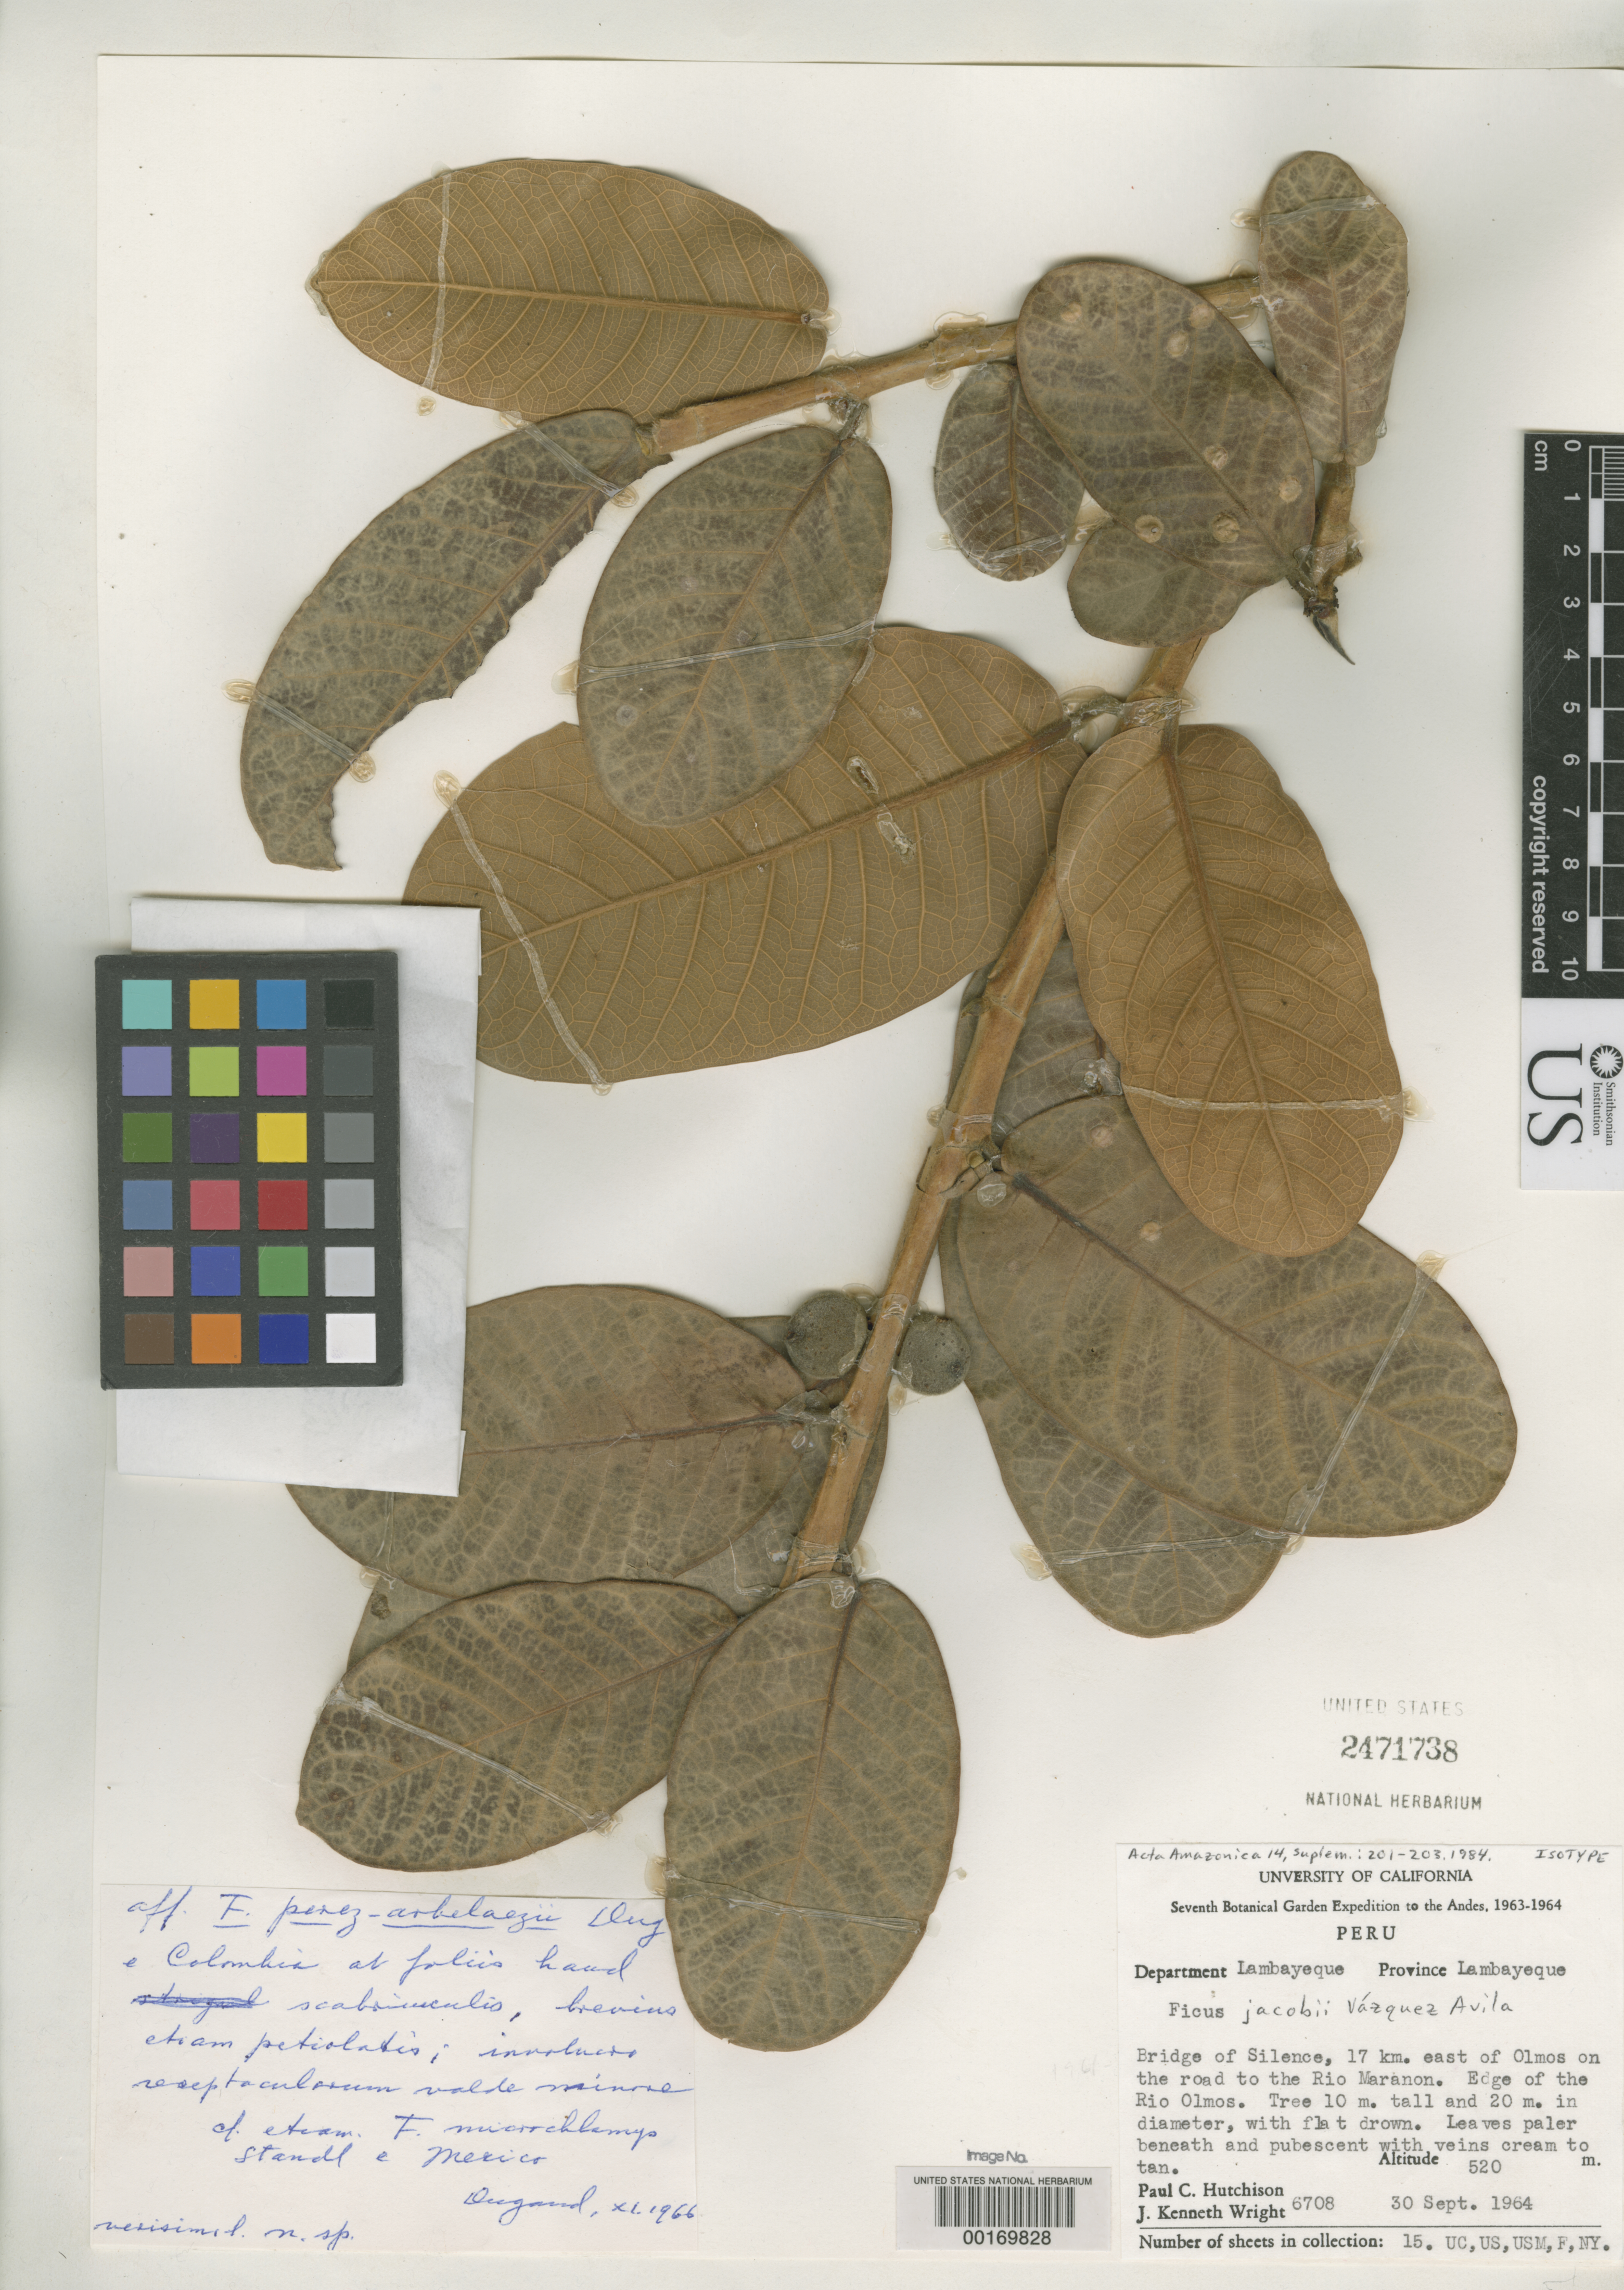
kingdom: Plantae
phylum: Tracheophyta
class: Magnoliopsida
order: Rosales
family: Moraceae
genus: Ficus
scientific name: Ficus jacobii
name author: Vázq. Avila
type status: Isotype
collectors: P. C. Hutchison & J. K. Wright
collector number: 6708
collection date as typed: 30 Sep 1964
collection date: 1964-09-30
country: Peru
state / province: Lambayeque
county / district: Lambayeque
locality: Bridge of Silence, 17 km E of Olmos on road to Rio Maranon, edge of Rio Olmos.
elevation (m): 520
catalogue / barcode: US 2471738